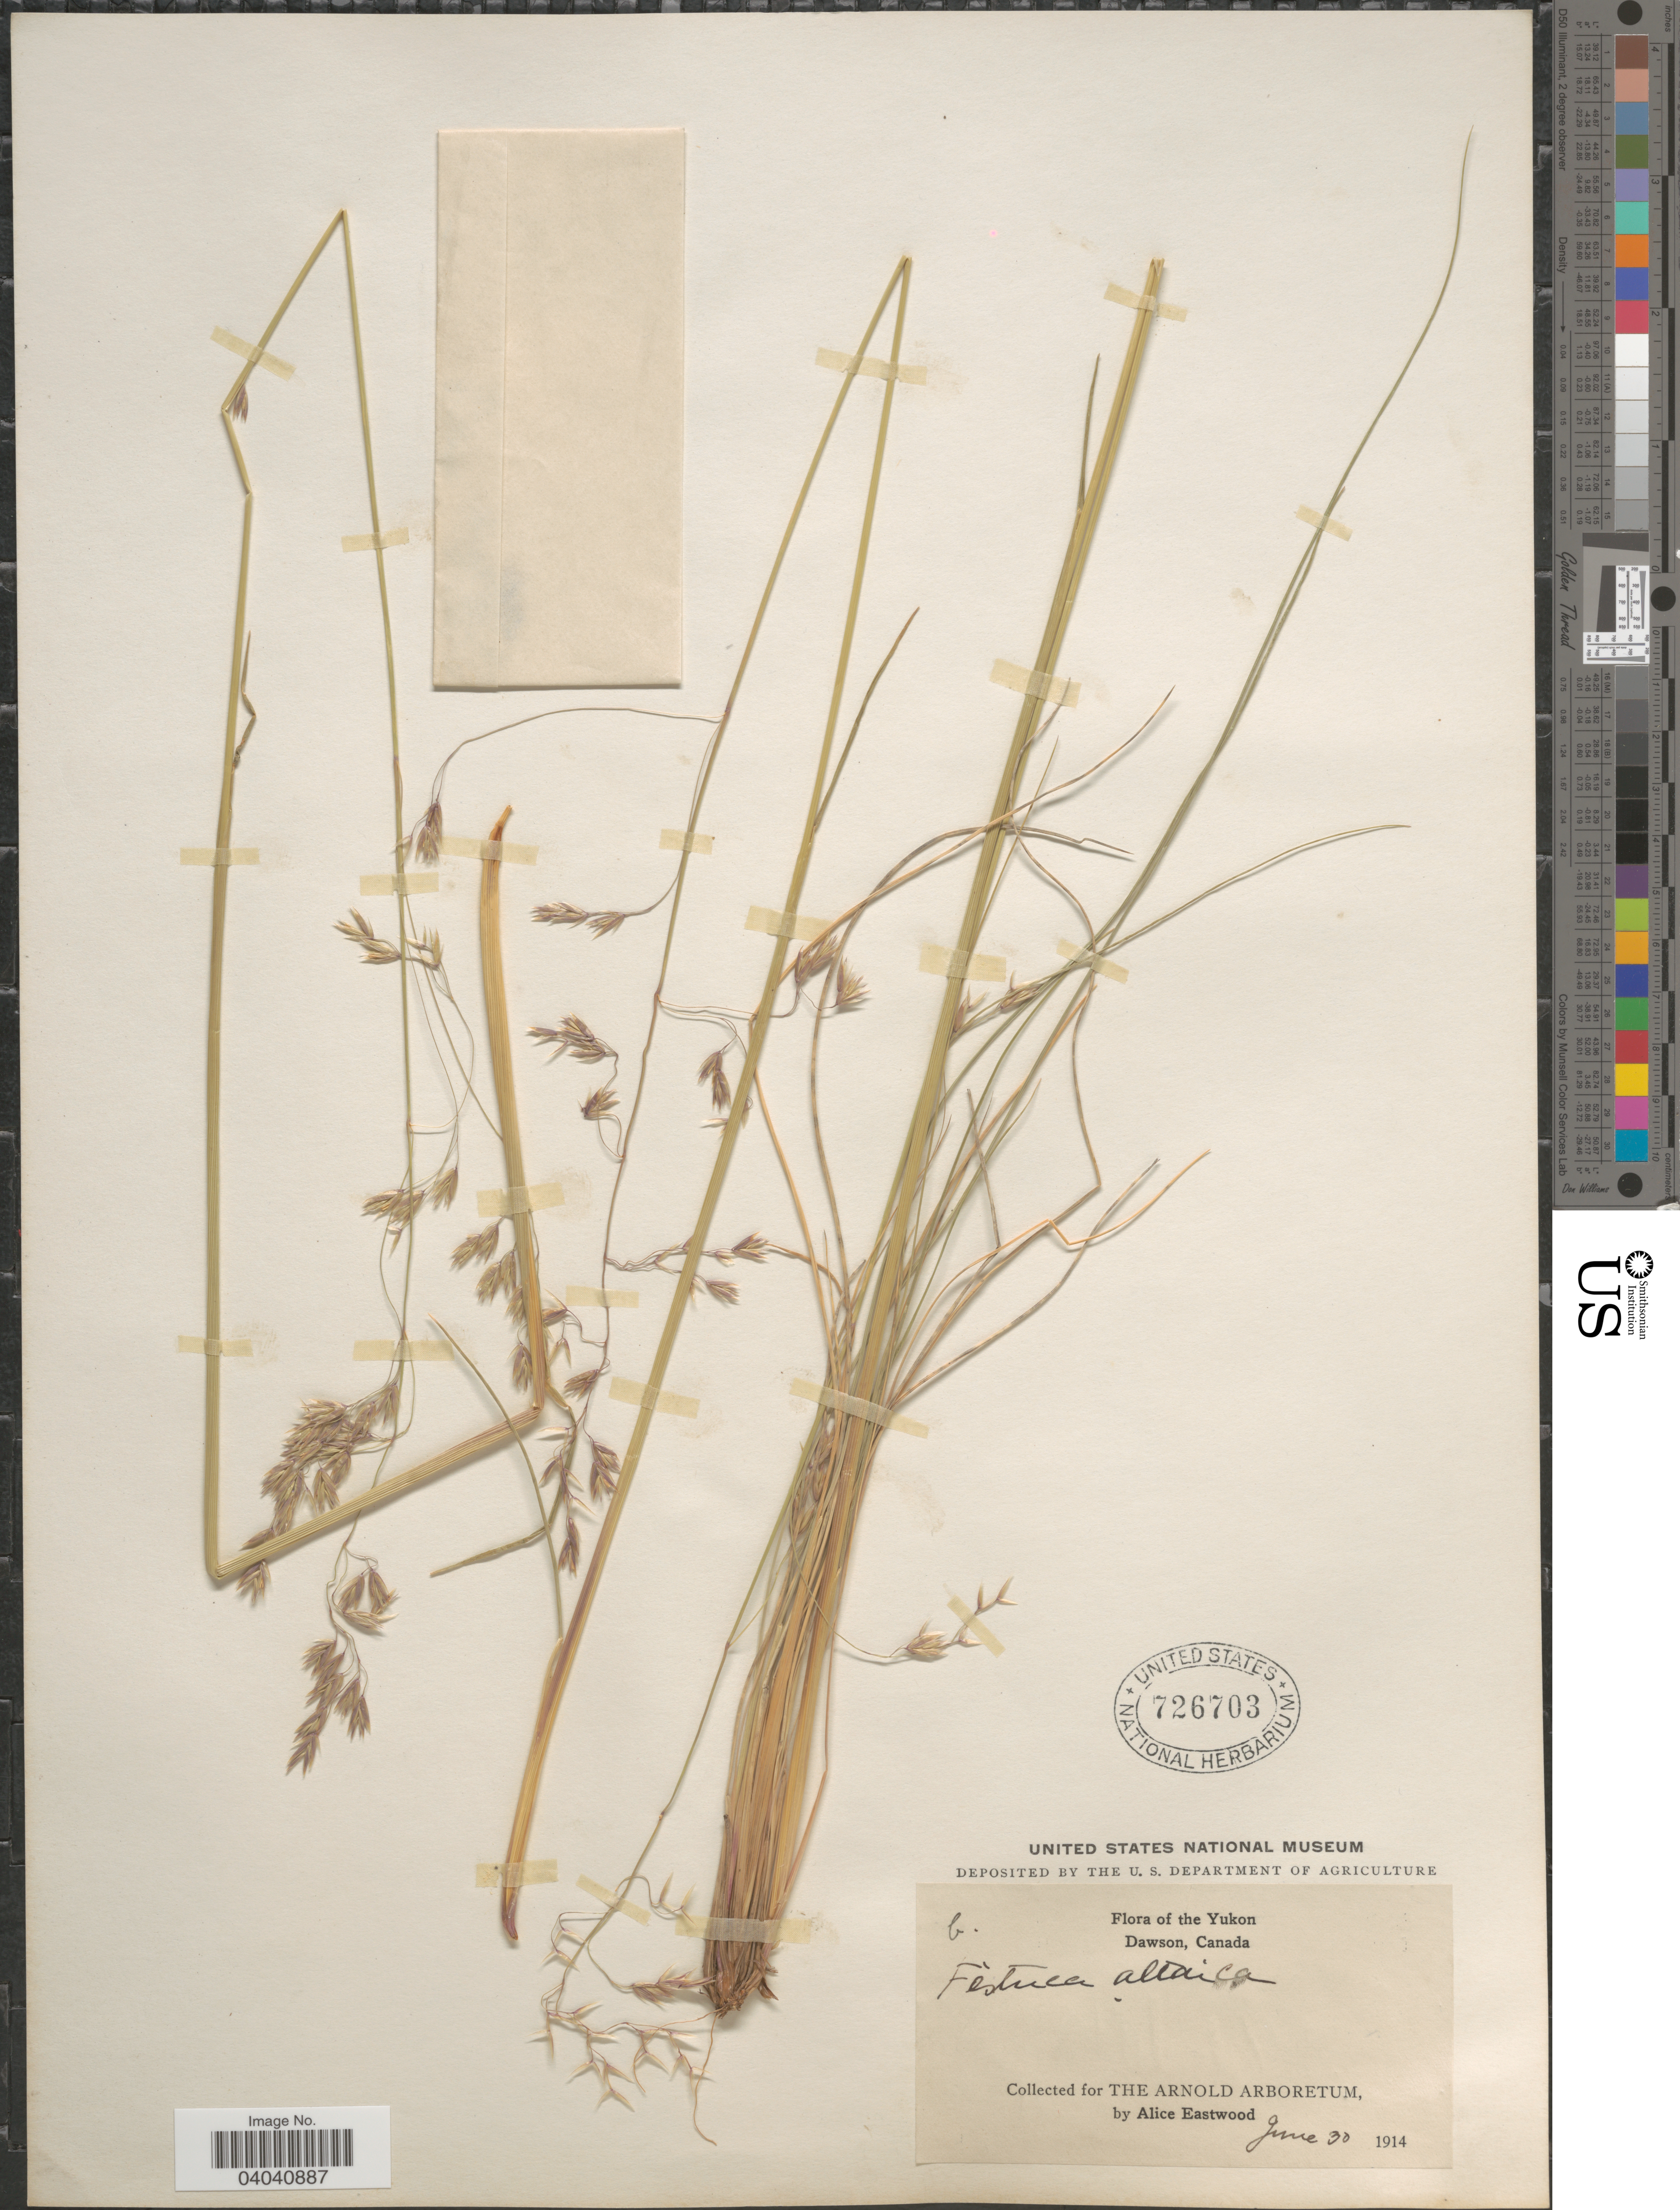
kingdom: Plantae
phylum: Tracheophyta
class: Liliopsida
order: Poales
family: Poaceae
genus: Festuca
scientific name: Festuca altaica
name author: Trin.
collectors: A. Eastwood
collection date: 1914-06-30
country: Canada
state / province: Yukon Territory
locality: Yukon. Dawson.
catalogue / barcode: US 726703